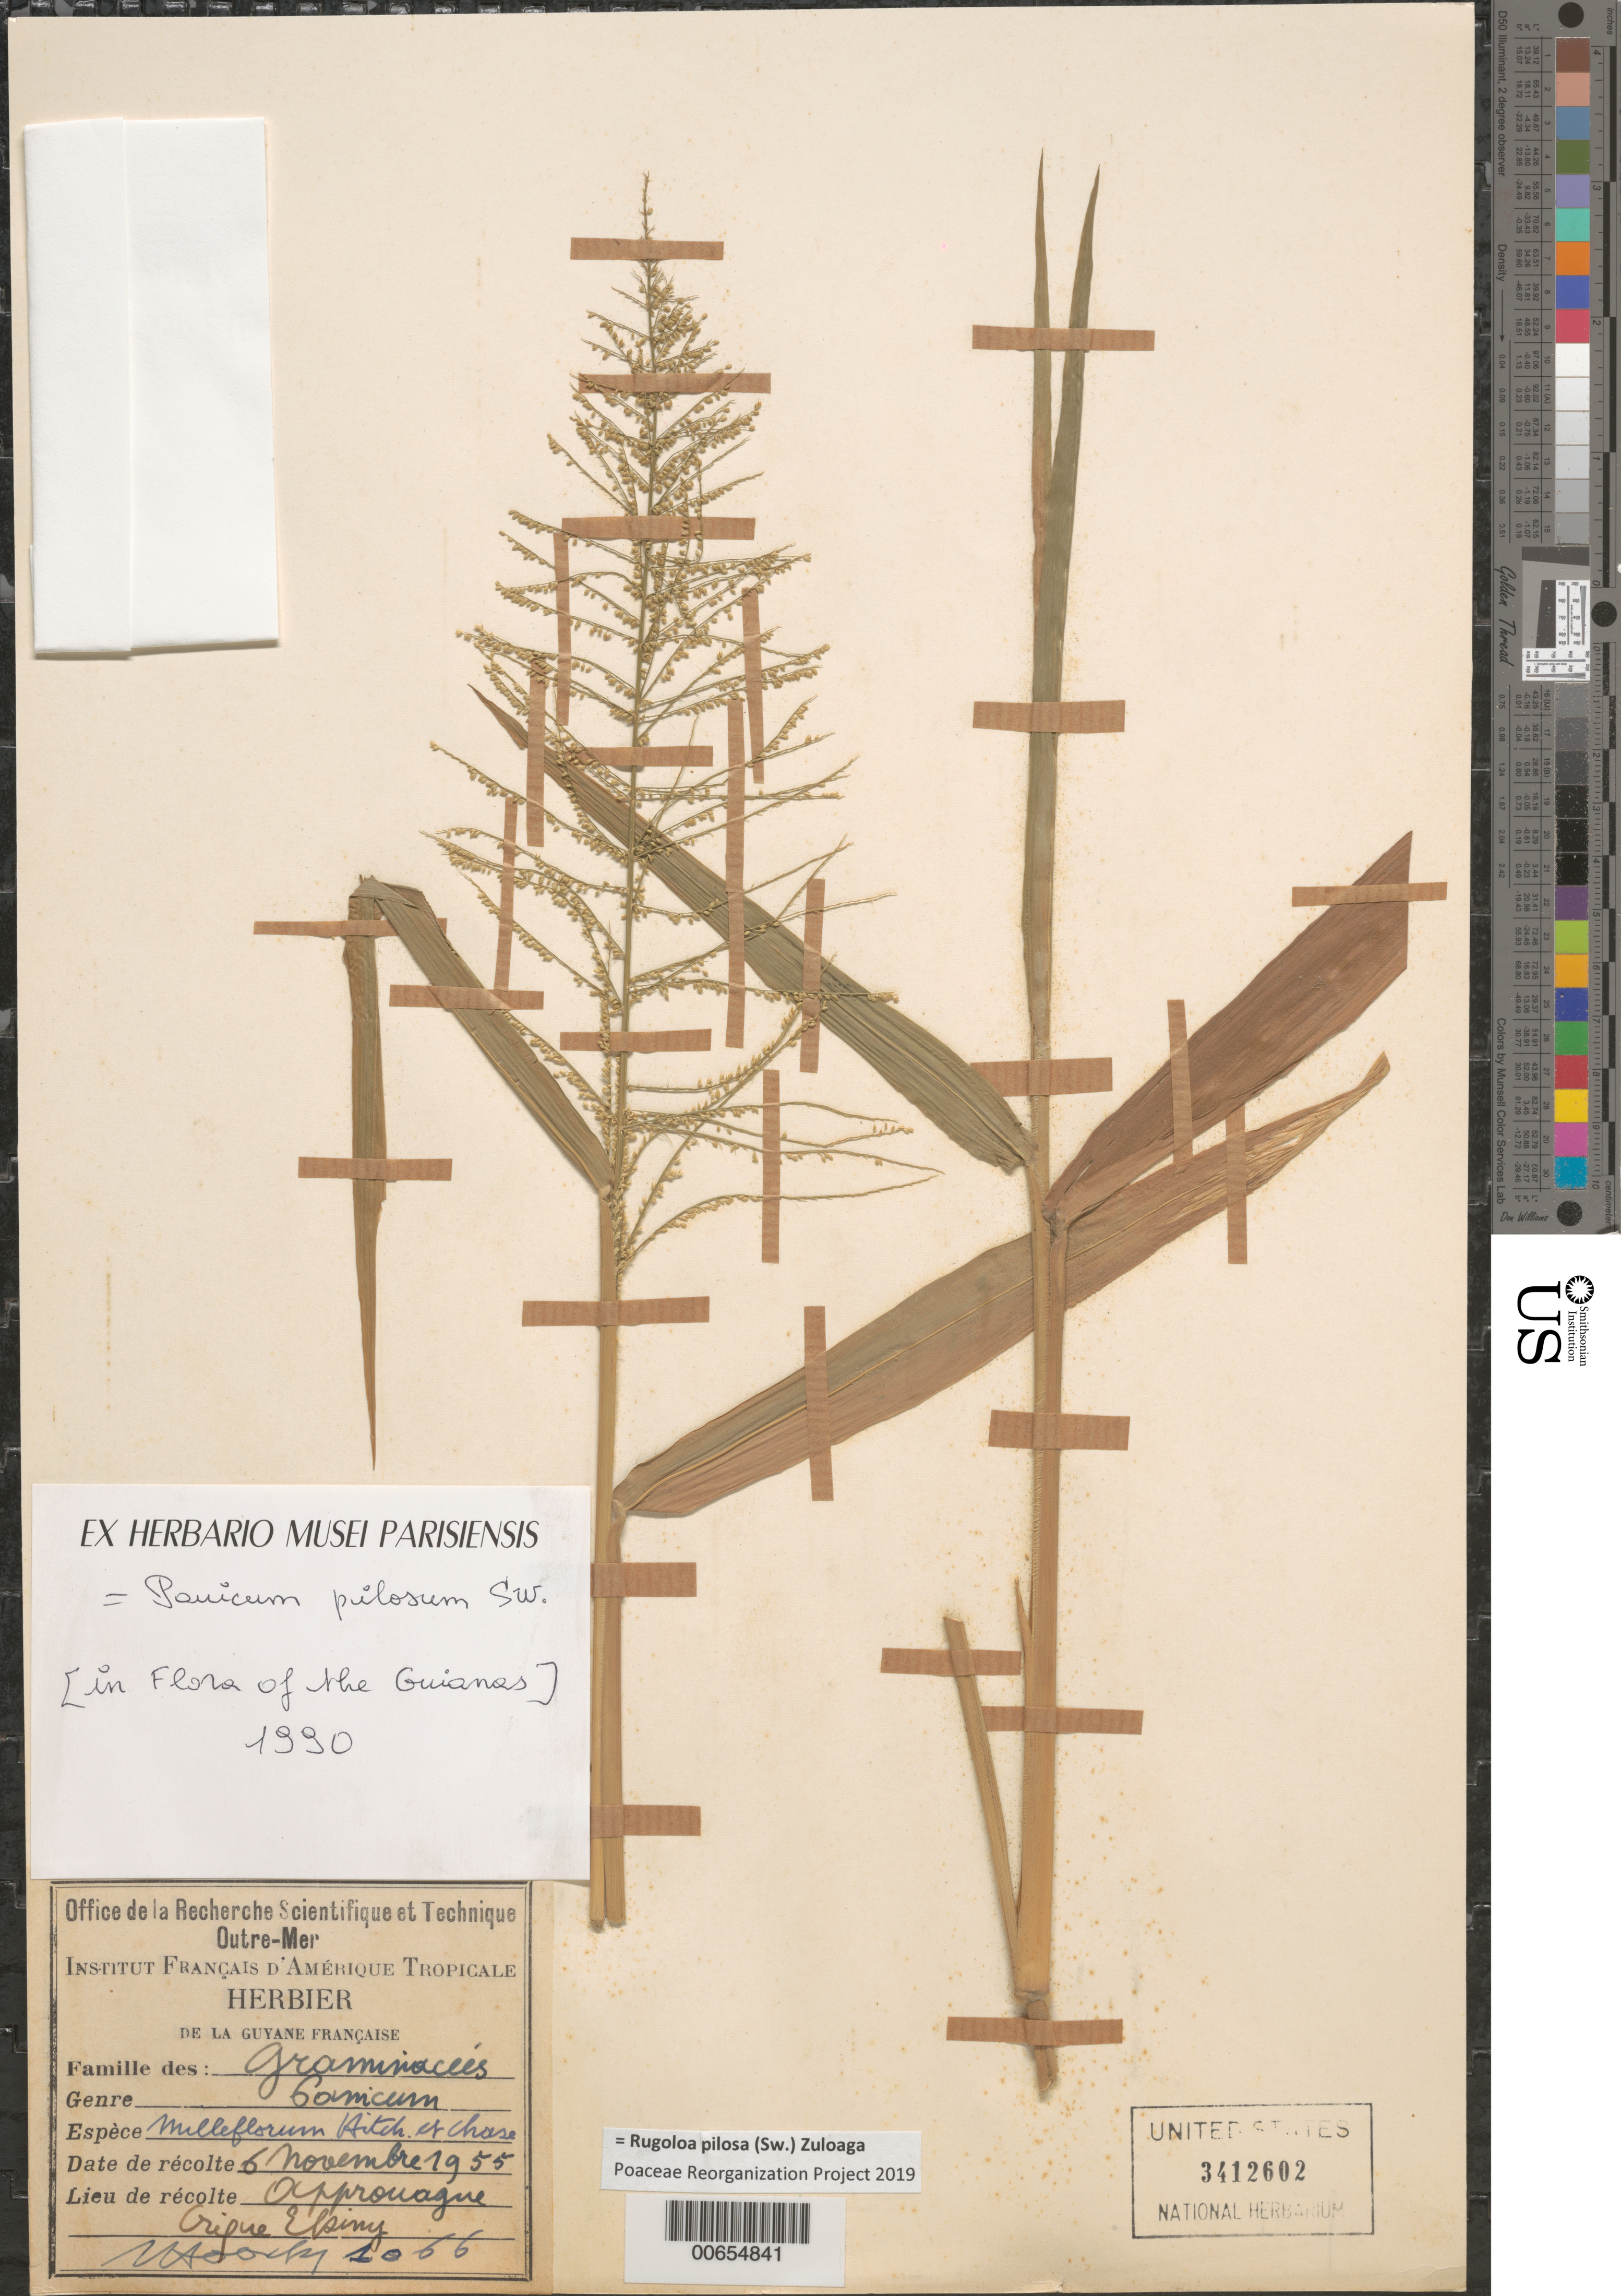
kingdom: Plantae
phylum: Tracheophyta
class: Liliopsida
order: Poales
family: Poaceae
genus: Panicum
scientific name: Panicum pilosum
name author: Sw.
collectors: J. Hoock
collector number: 1066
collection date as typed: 6-Nov-55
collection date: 1955-11-06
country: French Guiana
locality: Approuague, Crique Ekini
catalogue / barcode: US 3412602